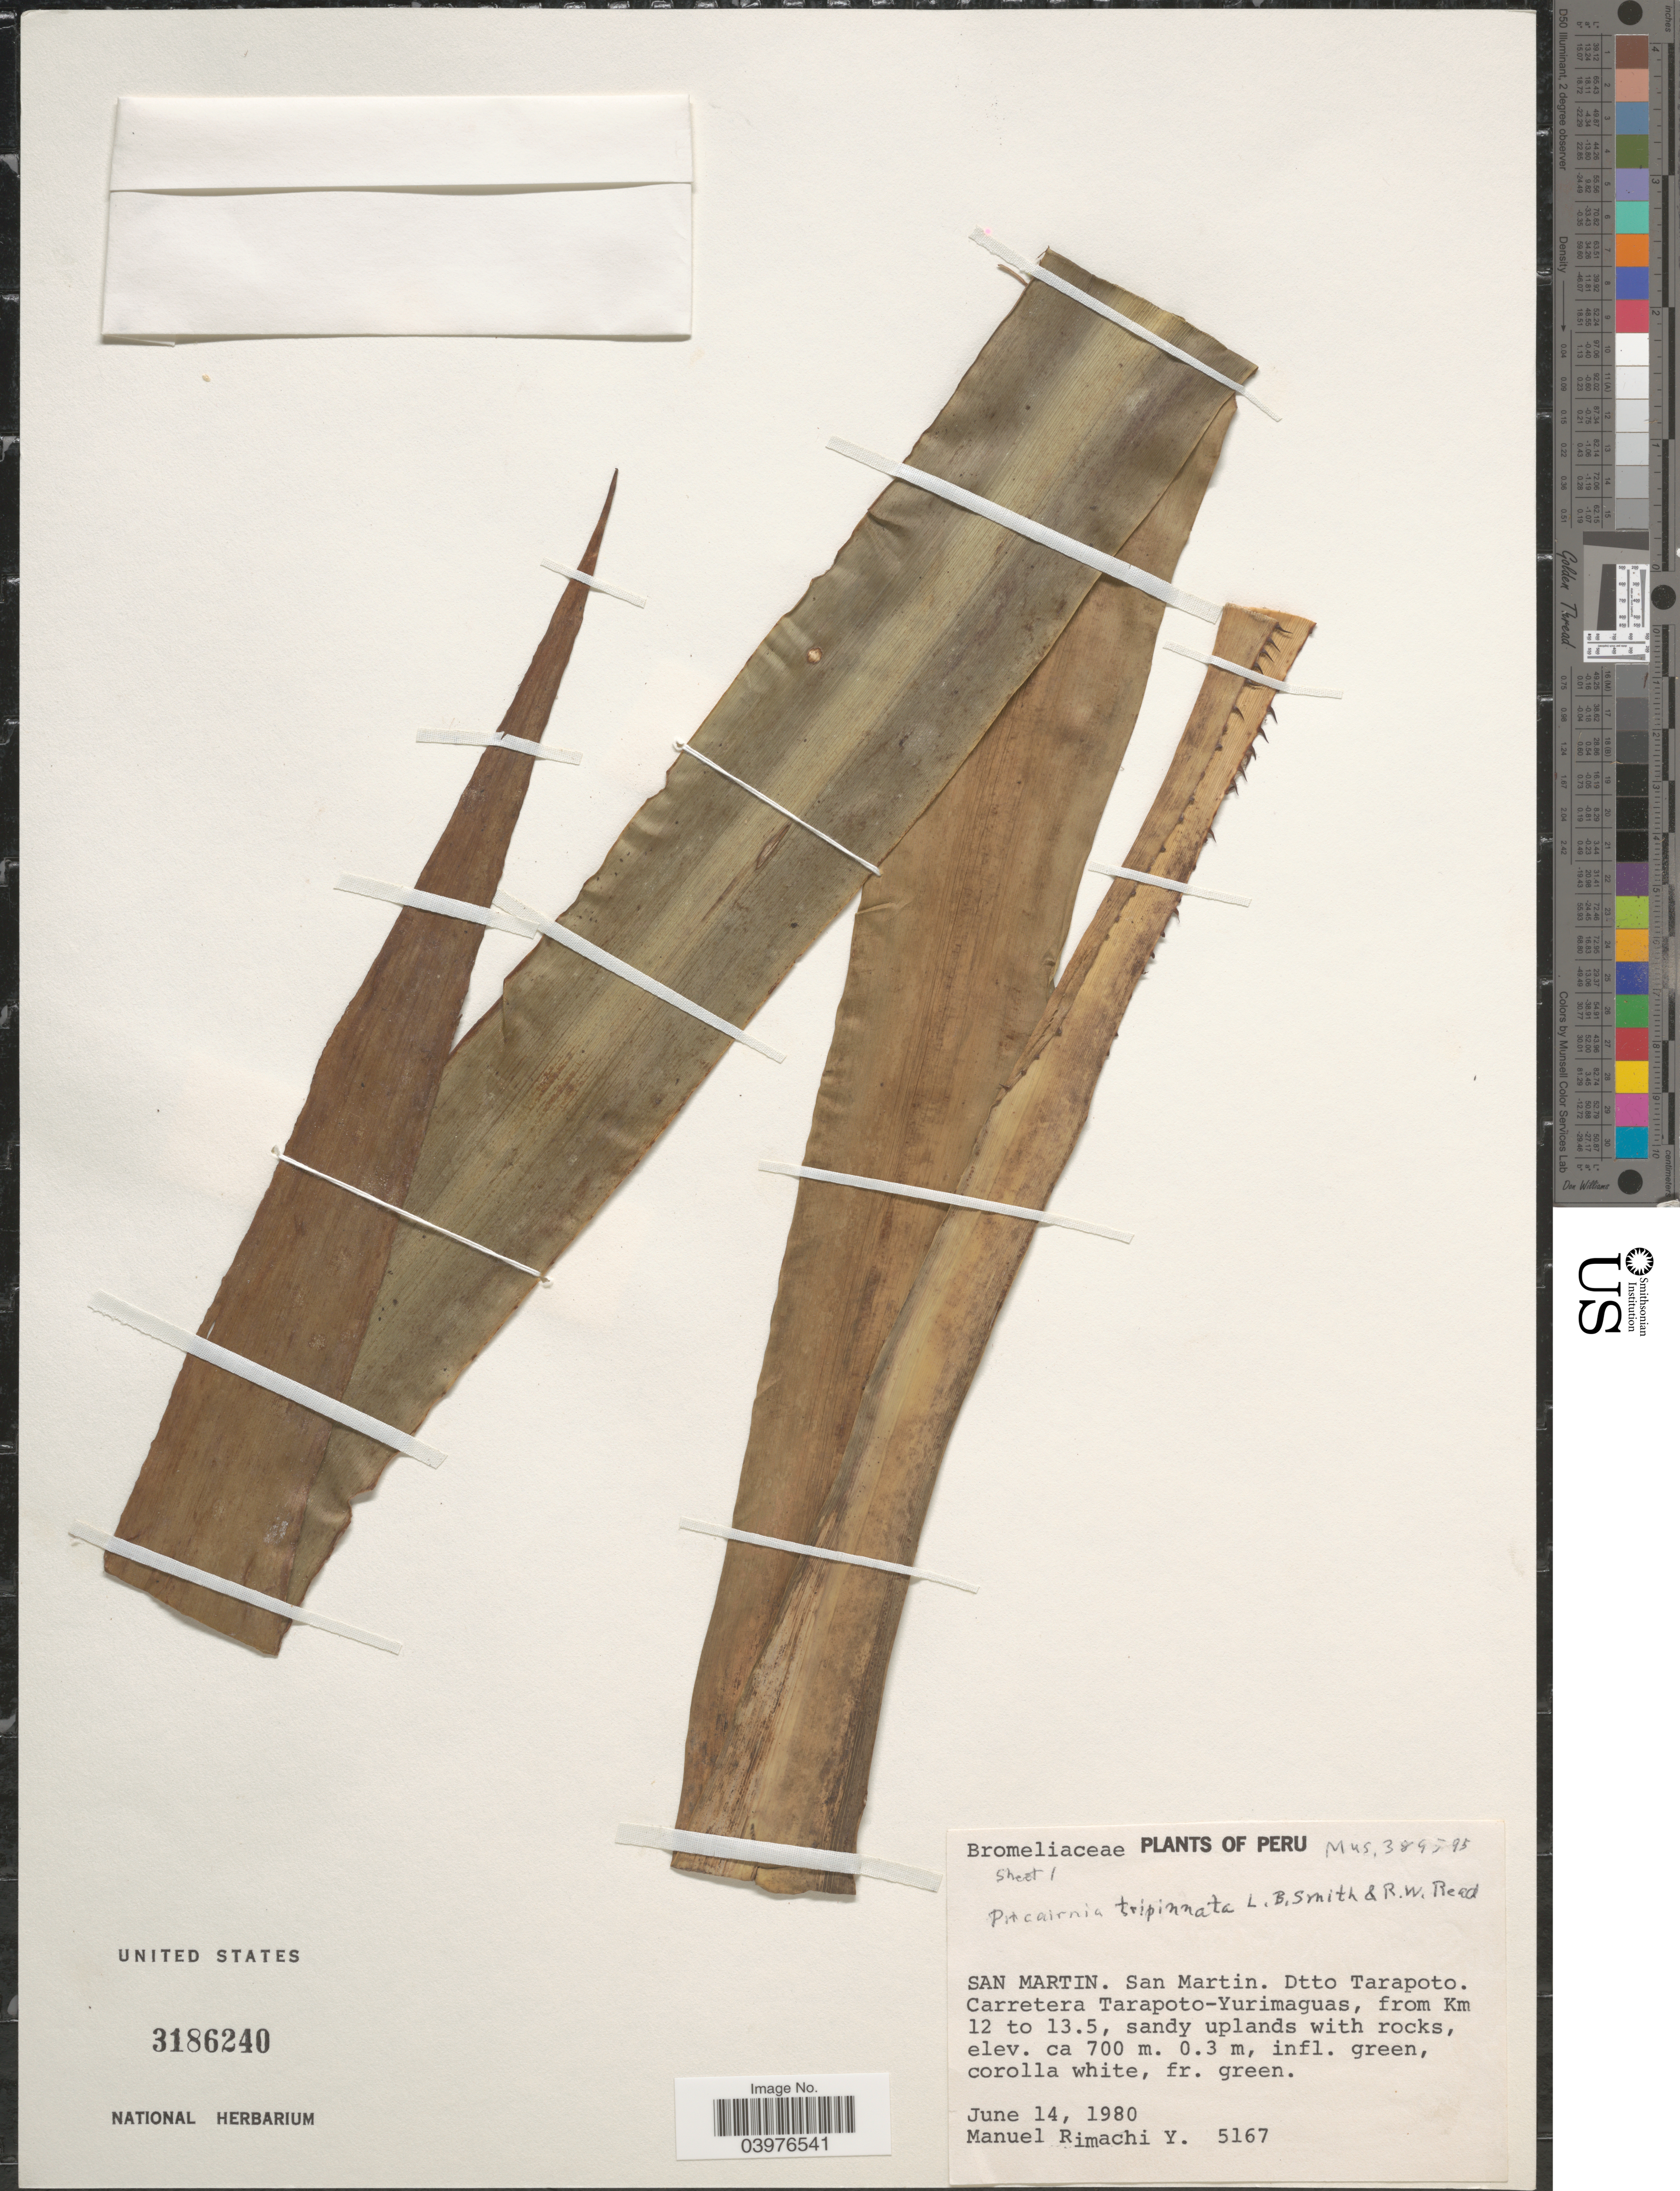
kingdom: Plantae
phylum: Tracheophyta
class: Liliopsida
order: Poales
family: Bromeliaceae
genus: Pitcairnia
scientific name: Pitcairnia tripinnata L.B. Sm. & Read, ined.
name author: L.B. Sm. & Read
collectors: M. Rimachi Y.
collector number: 5167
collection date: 1980-06-14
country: Peru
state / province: San Martín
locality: San Martin. Dtto. Tarapoto. Carretera Tarapoto-Yurimaguas, from Km 12 to 13.5.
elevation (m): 700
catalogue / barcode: US 3186240